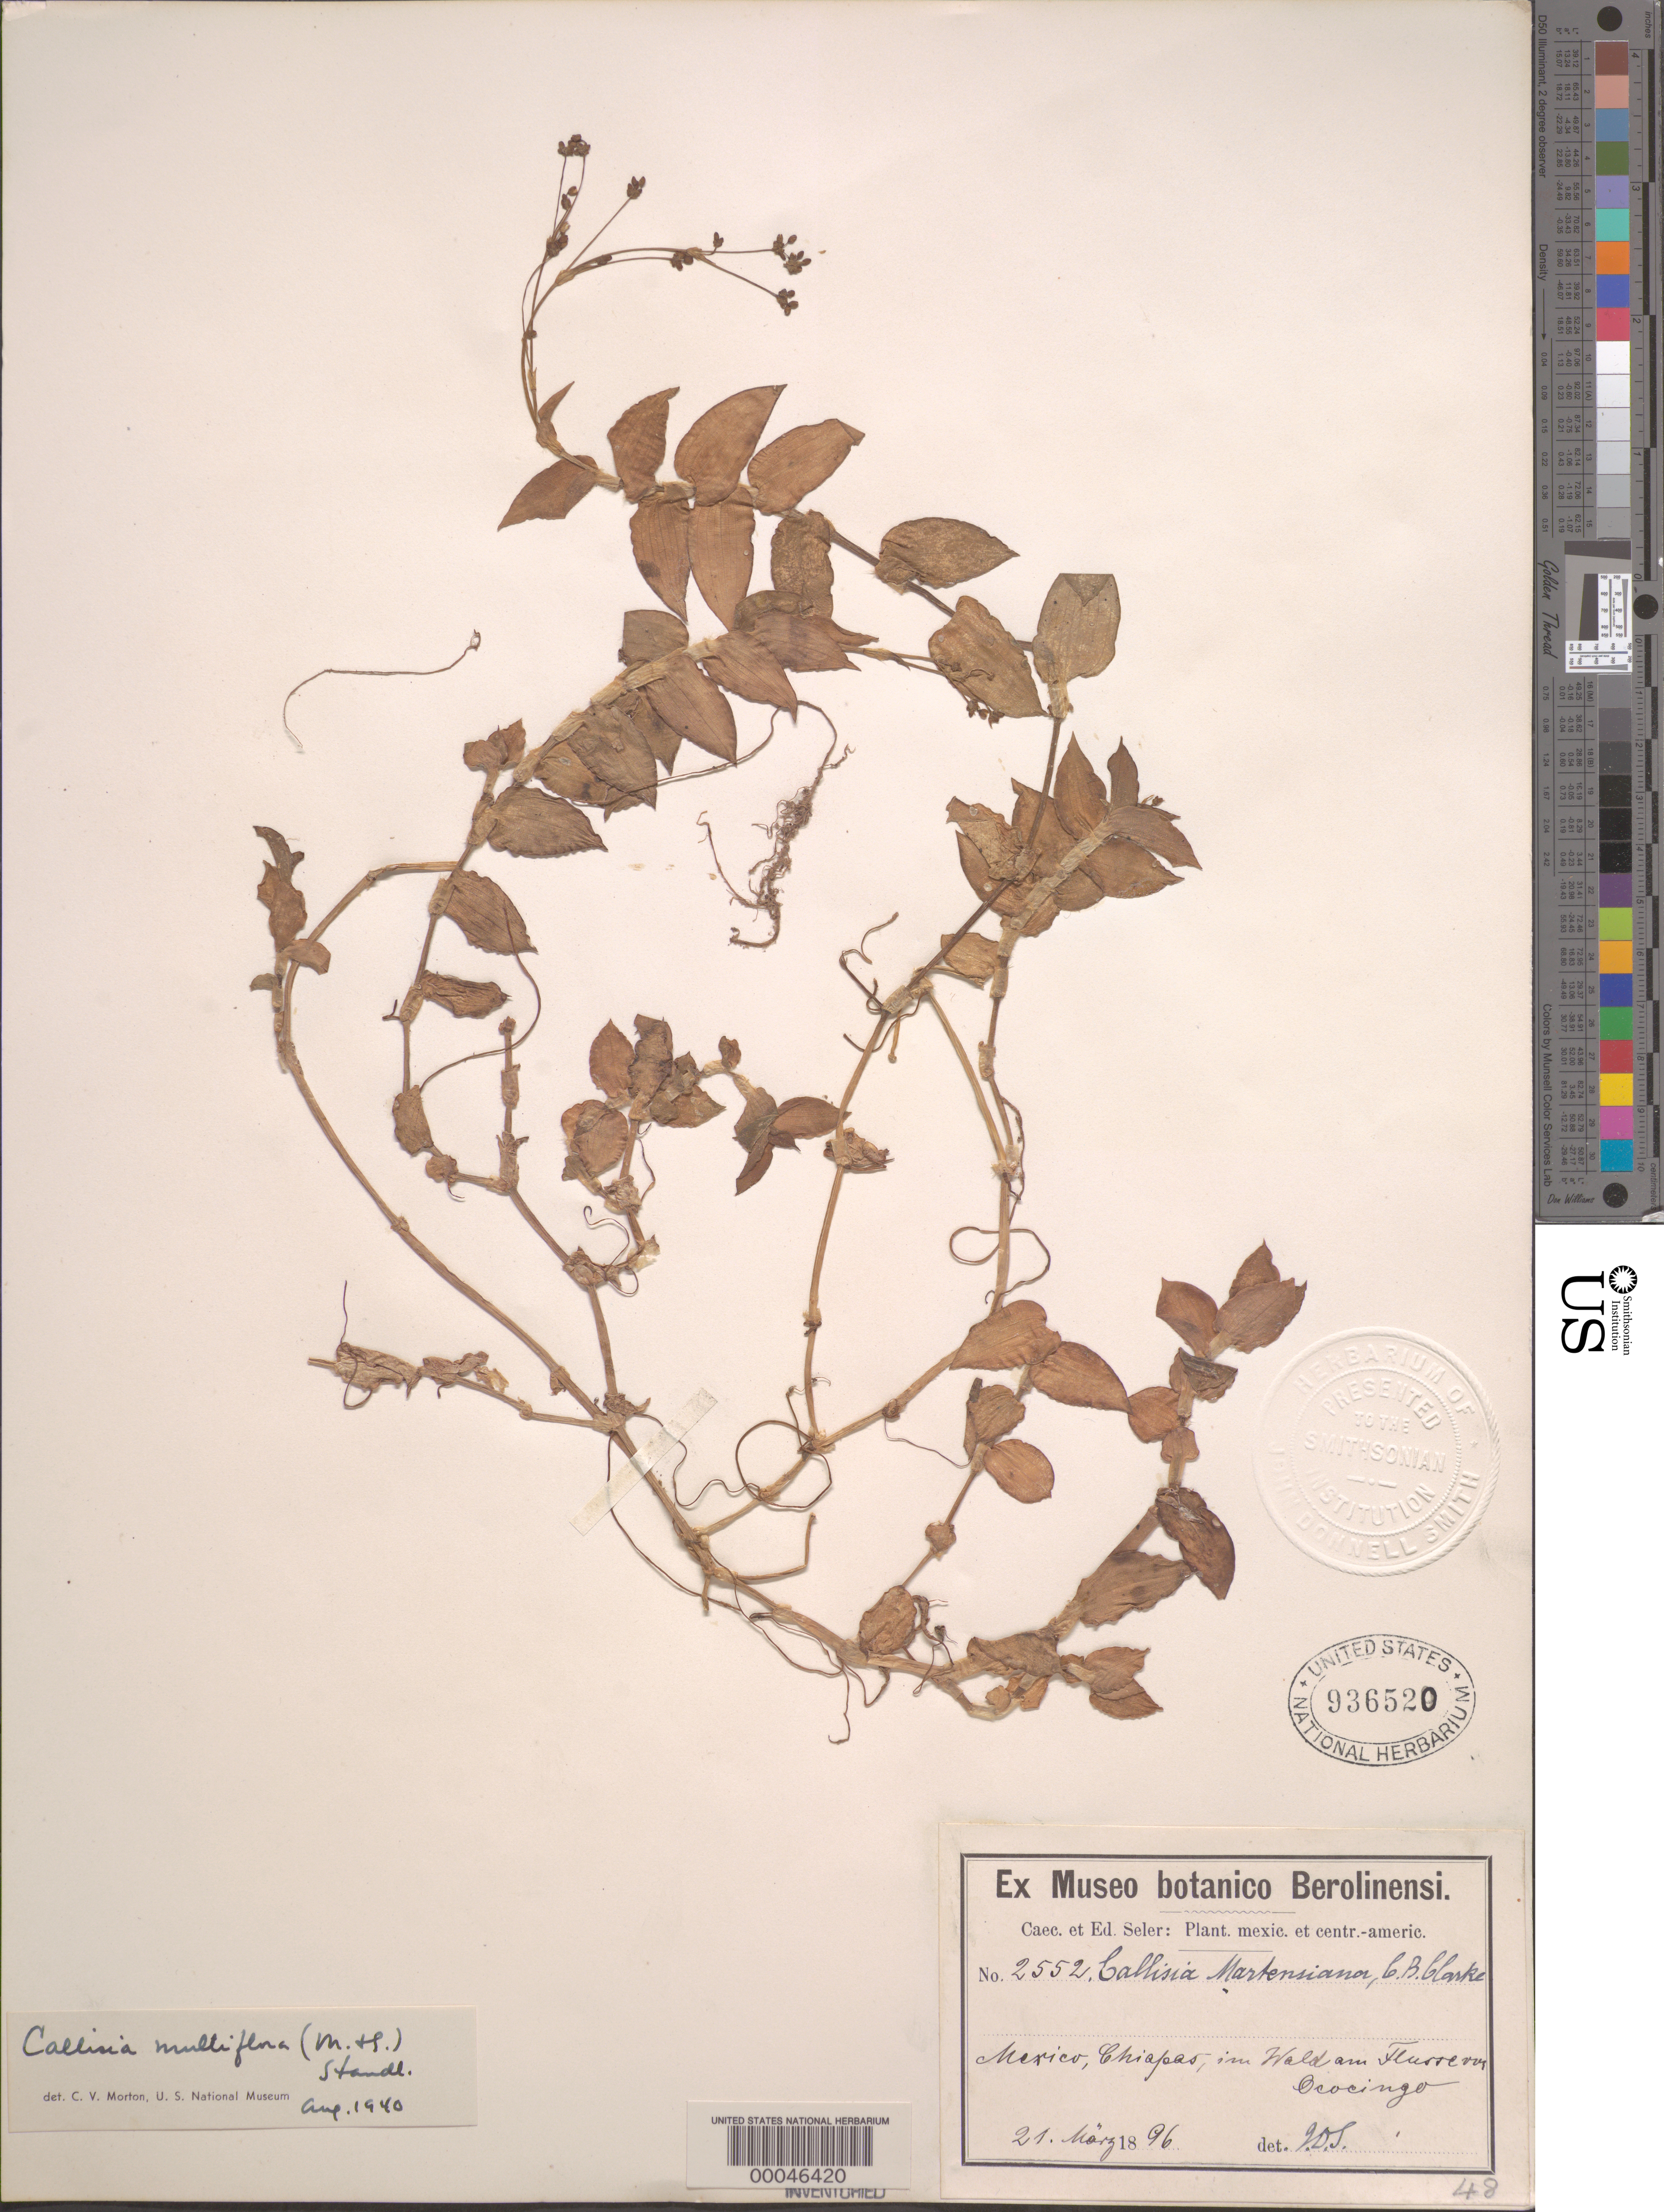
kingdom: Plantae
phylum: Tracheophyta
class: Liliopsida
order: Commelinales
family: Commelinaceae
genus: Callisia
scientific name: Callisia multiflora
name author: (M. Martens & Galeotti) Standl.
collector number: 2552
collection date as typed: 21 Mar 1896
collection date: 1896-03-21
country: Mexico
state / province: Chiapas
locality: Ococingo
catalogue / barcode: US 936520